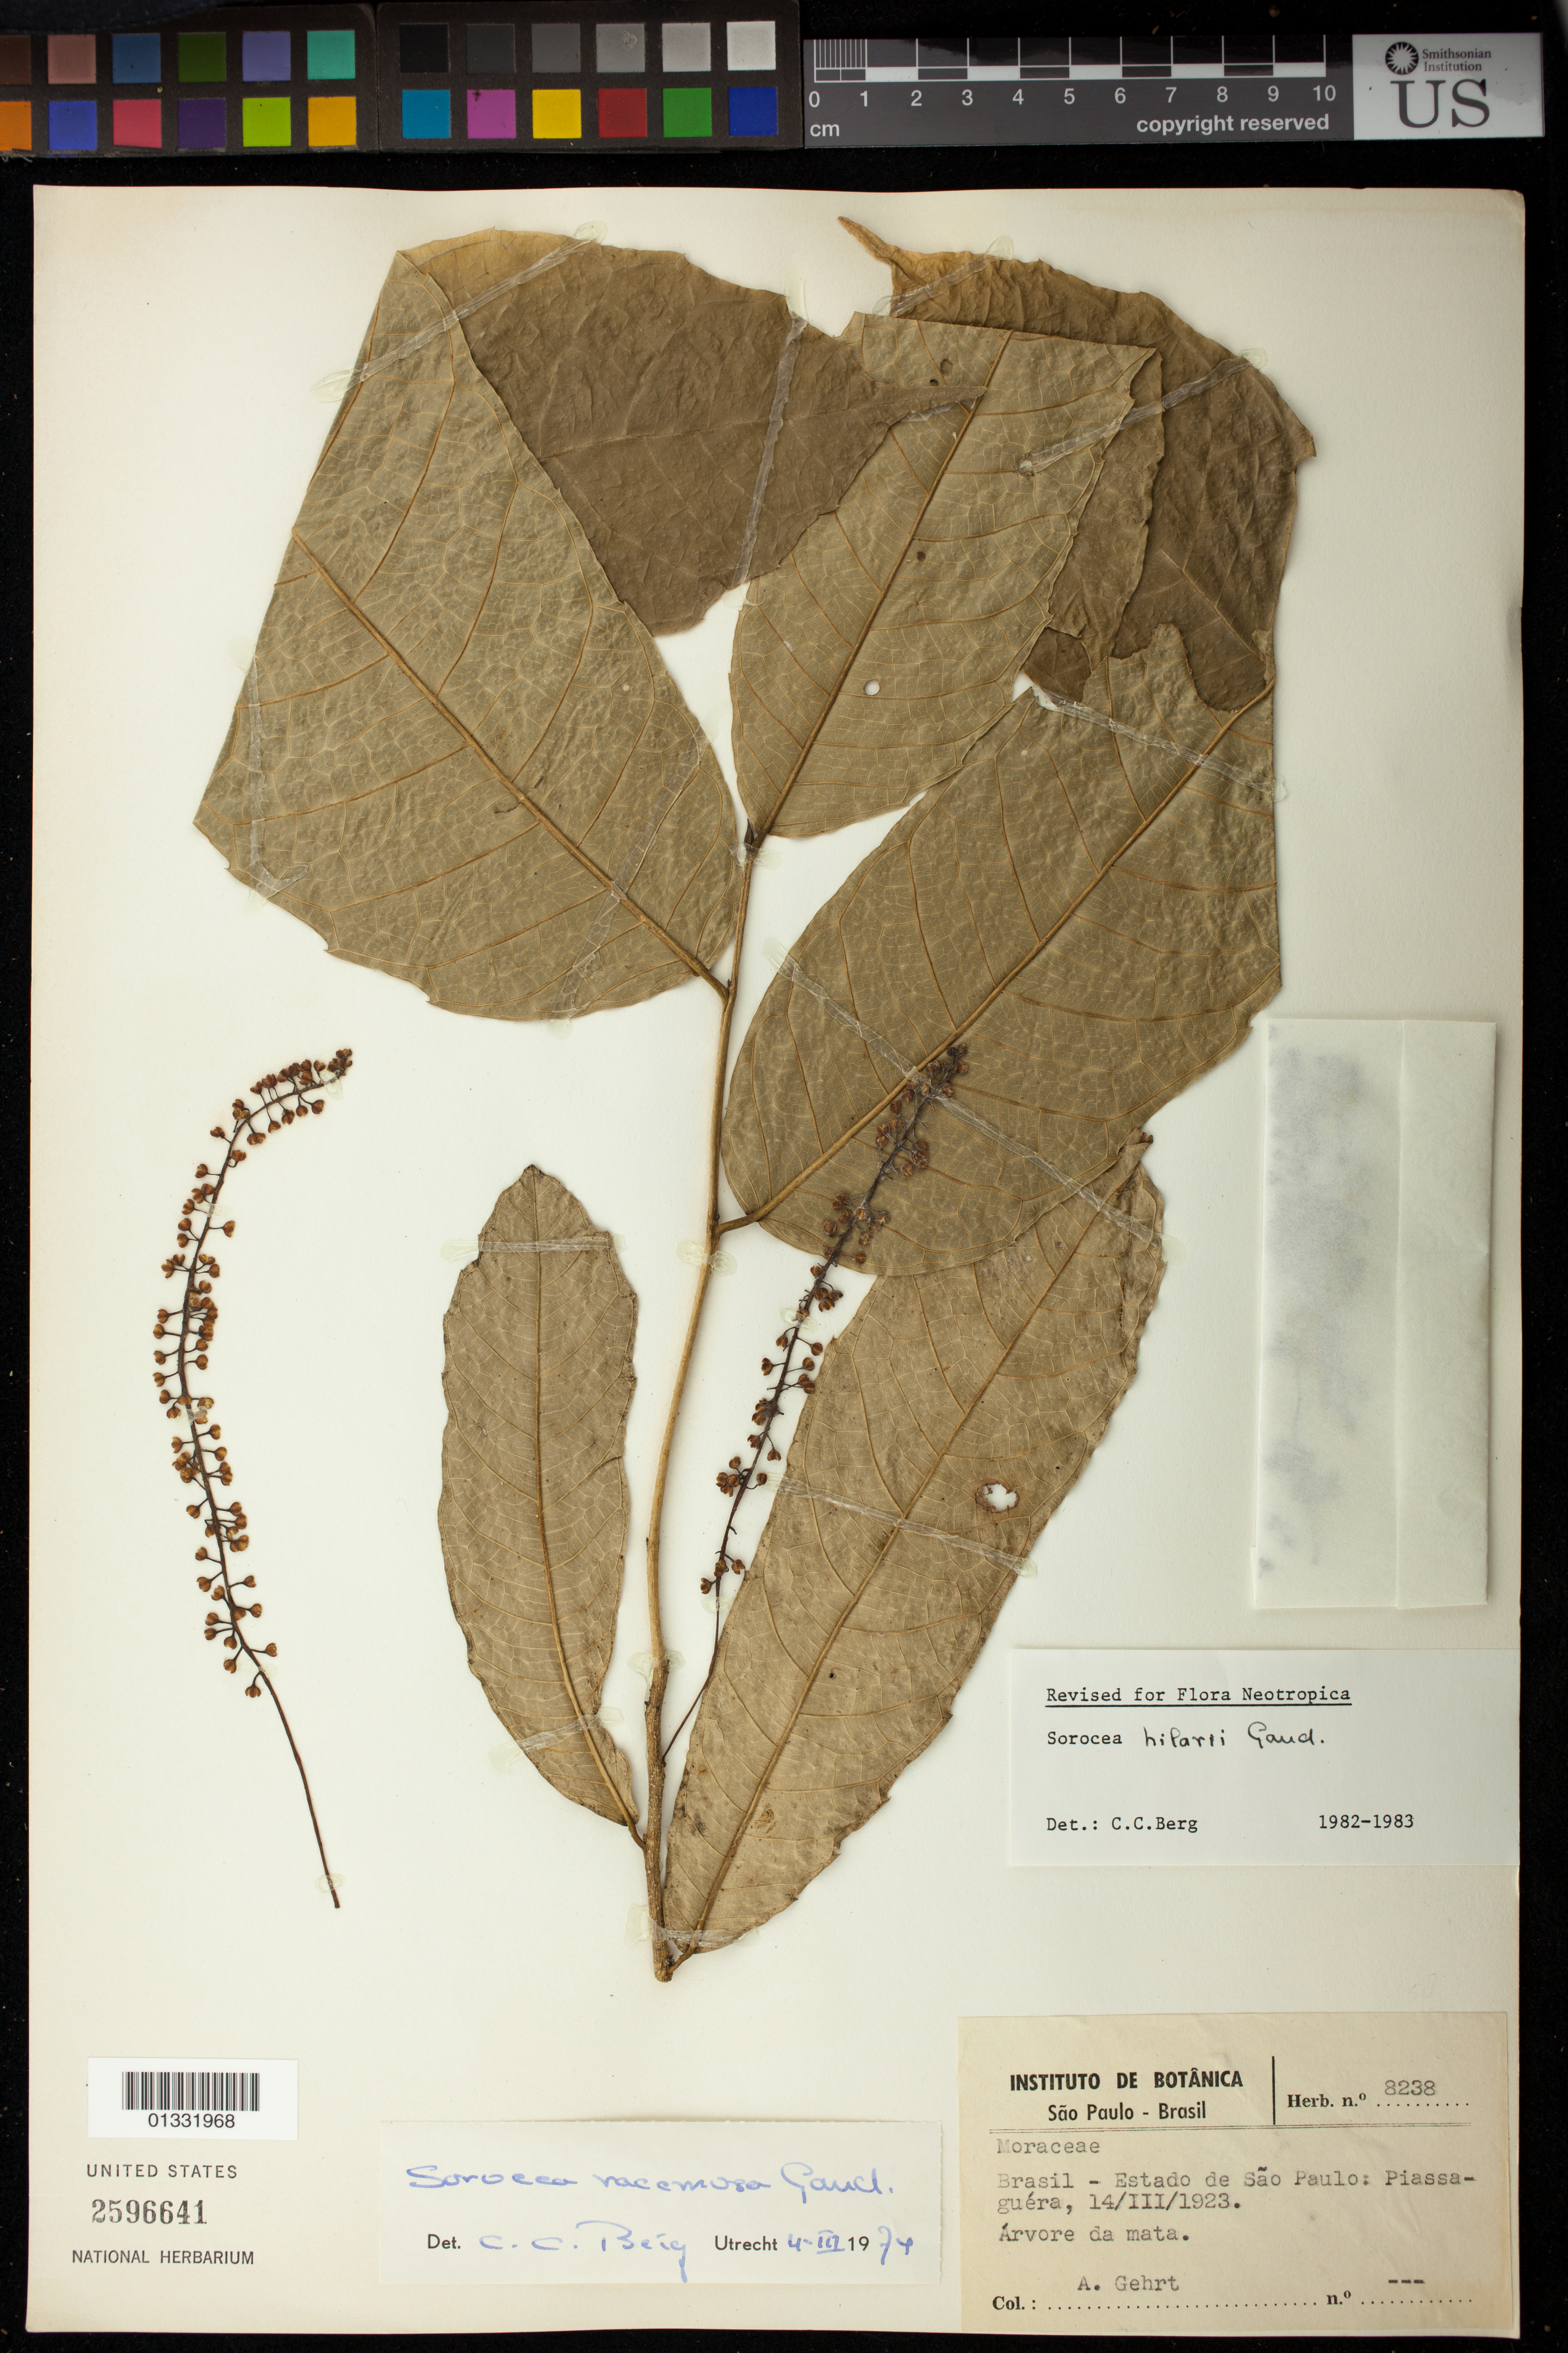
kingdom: Plantae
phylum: Tracheophyta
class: Magnoliopsida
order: Rosales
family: Moraceae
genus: Sorocea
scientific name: Sorocea hilarii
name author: Gaudich.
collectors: A. Gehrt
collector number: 8238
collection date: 1923-03-14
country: Brazil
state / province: São Paulo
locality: Piassaguéra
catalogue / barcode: US 2596641